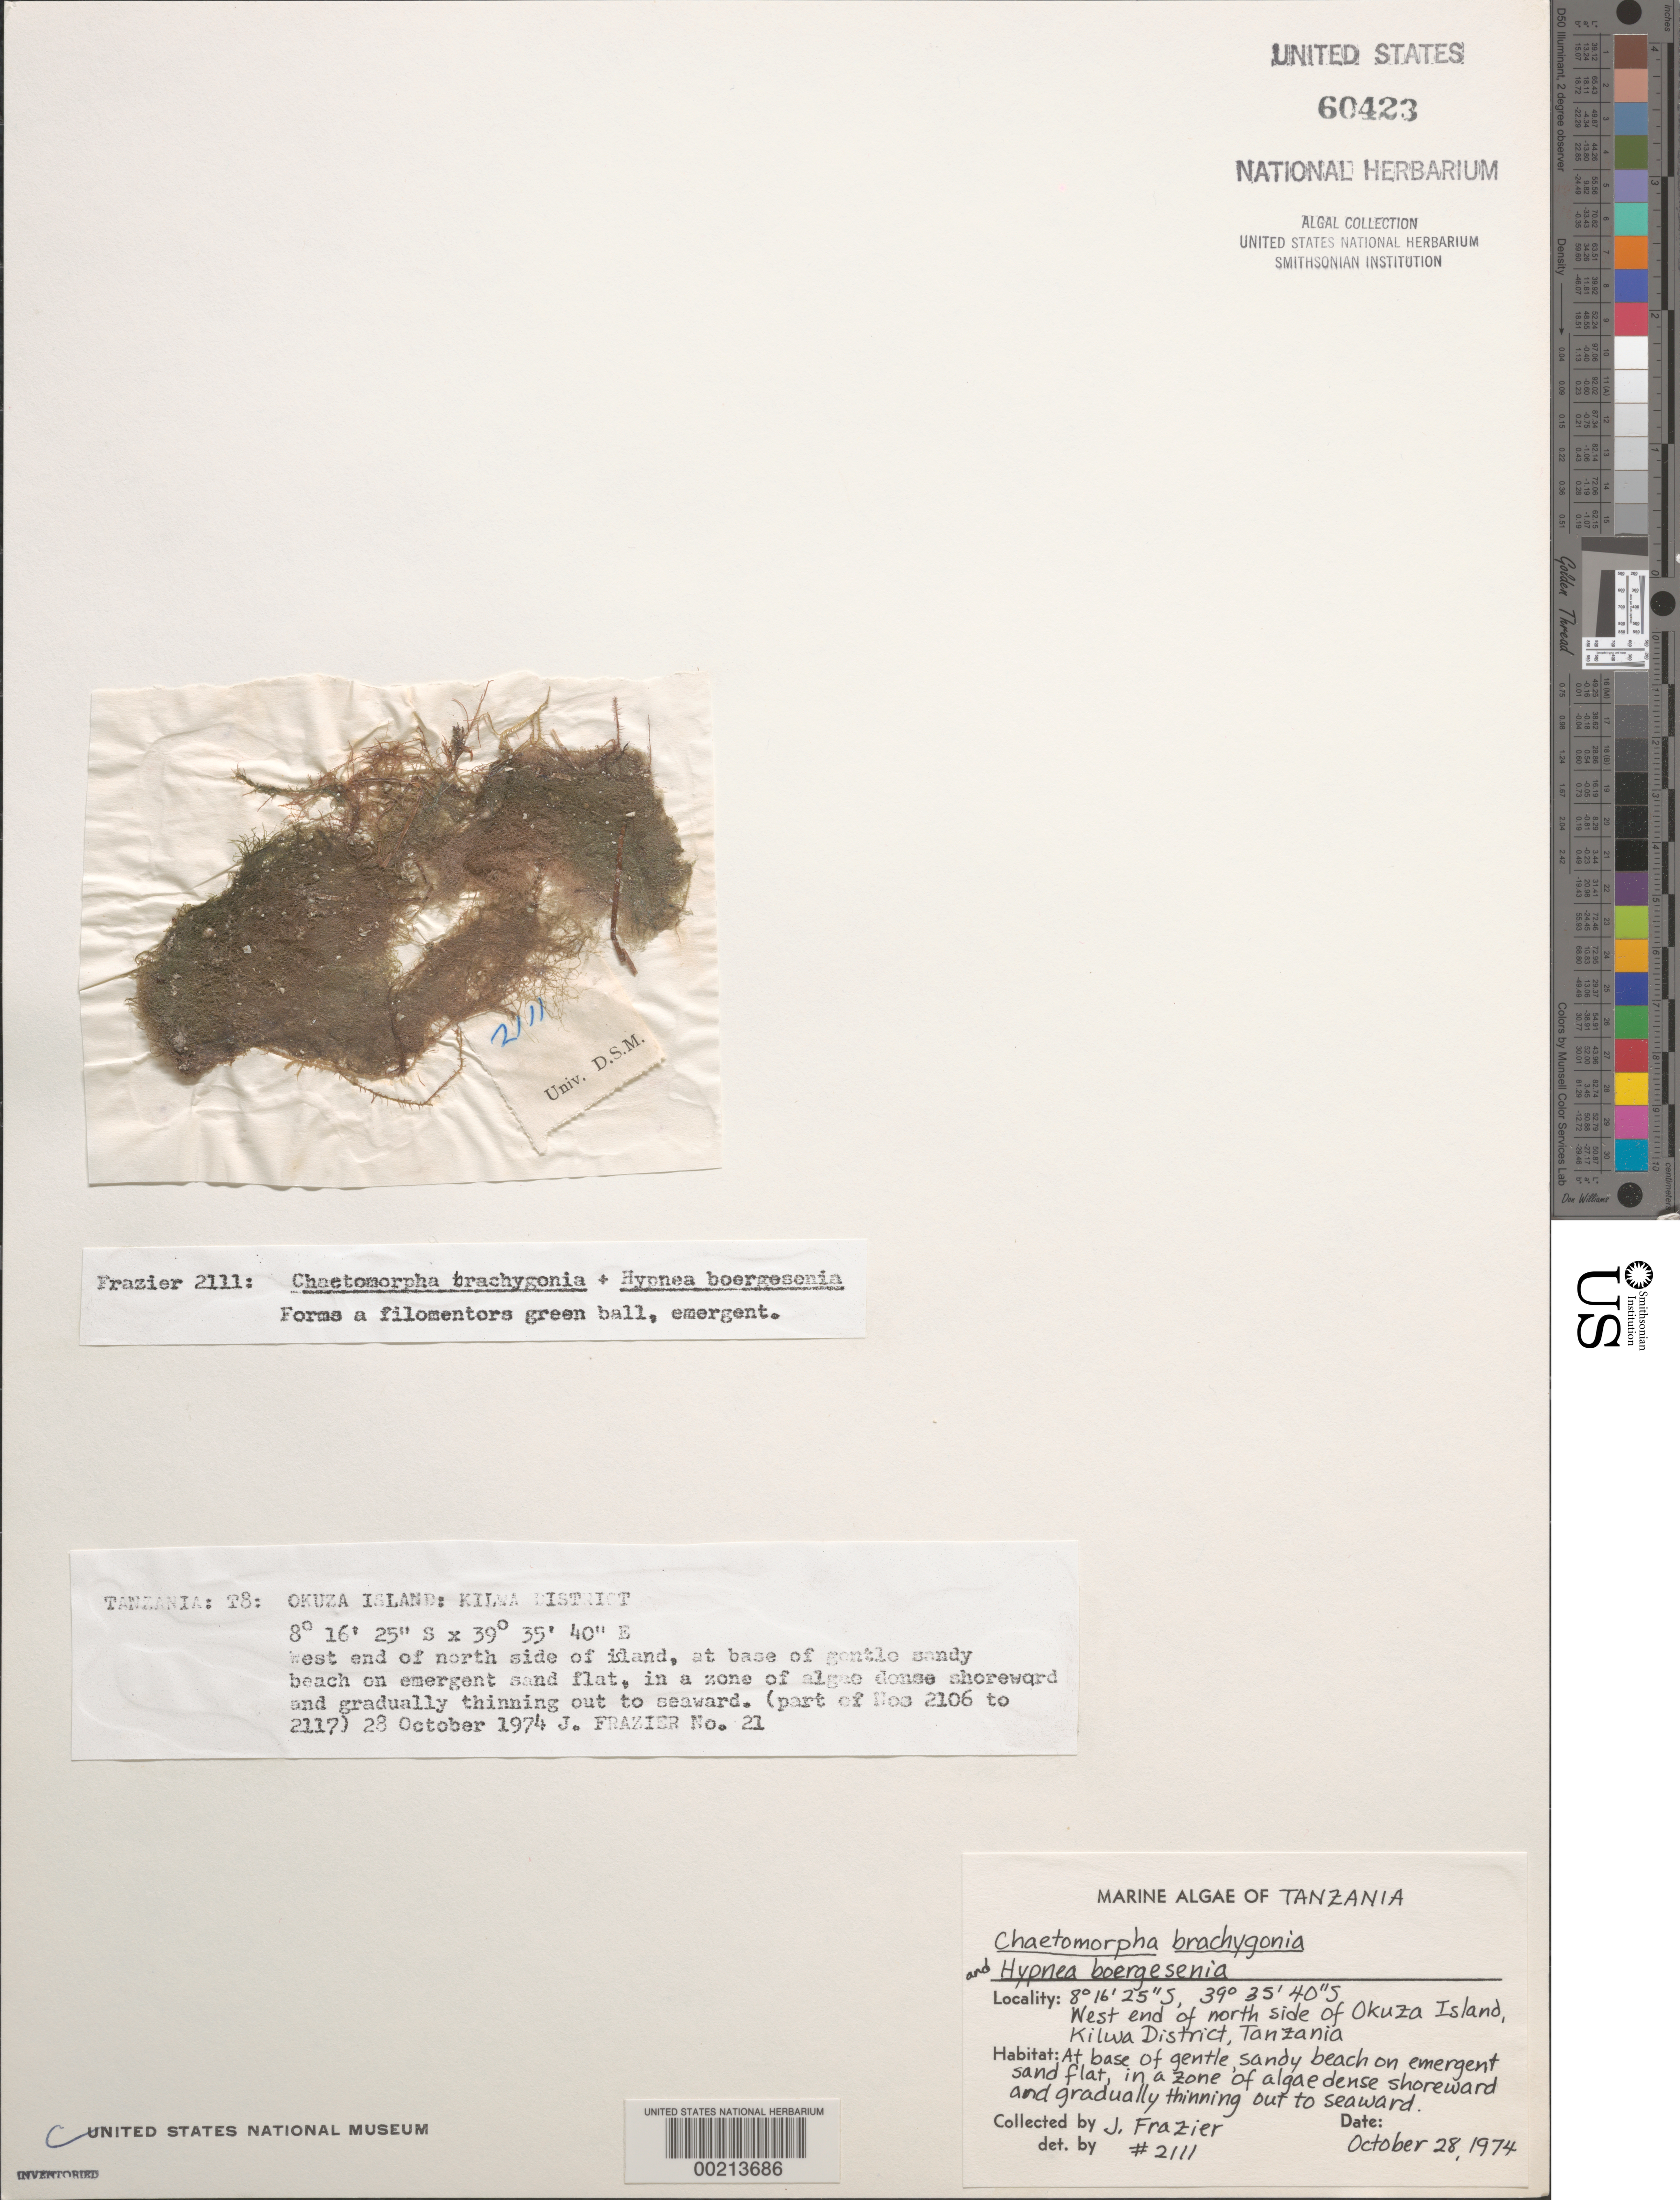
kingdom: Plantae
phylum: Chlorophyta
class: Ulvophyceae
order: Cladophorales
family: Cladophoraceae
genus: Chaetomorpha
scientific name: Chaetomorpha brachygona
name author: Harv.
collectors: J. Frazier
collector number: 2111 & Frazier 21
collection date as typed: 28 Oct 1974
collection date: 1974-10-28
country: Tanzania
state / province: Mtwara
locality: Okuza island, kilwa district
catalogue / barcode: US 60423